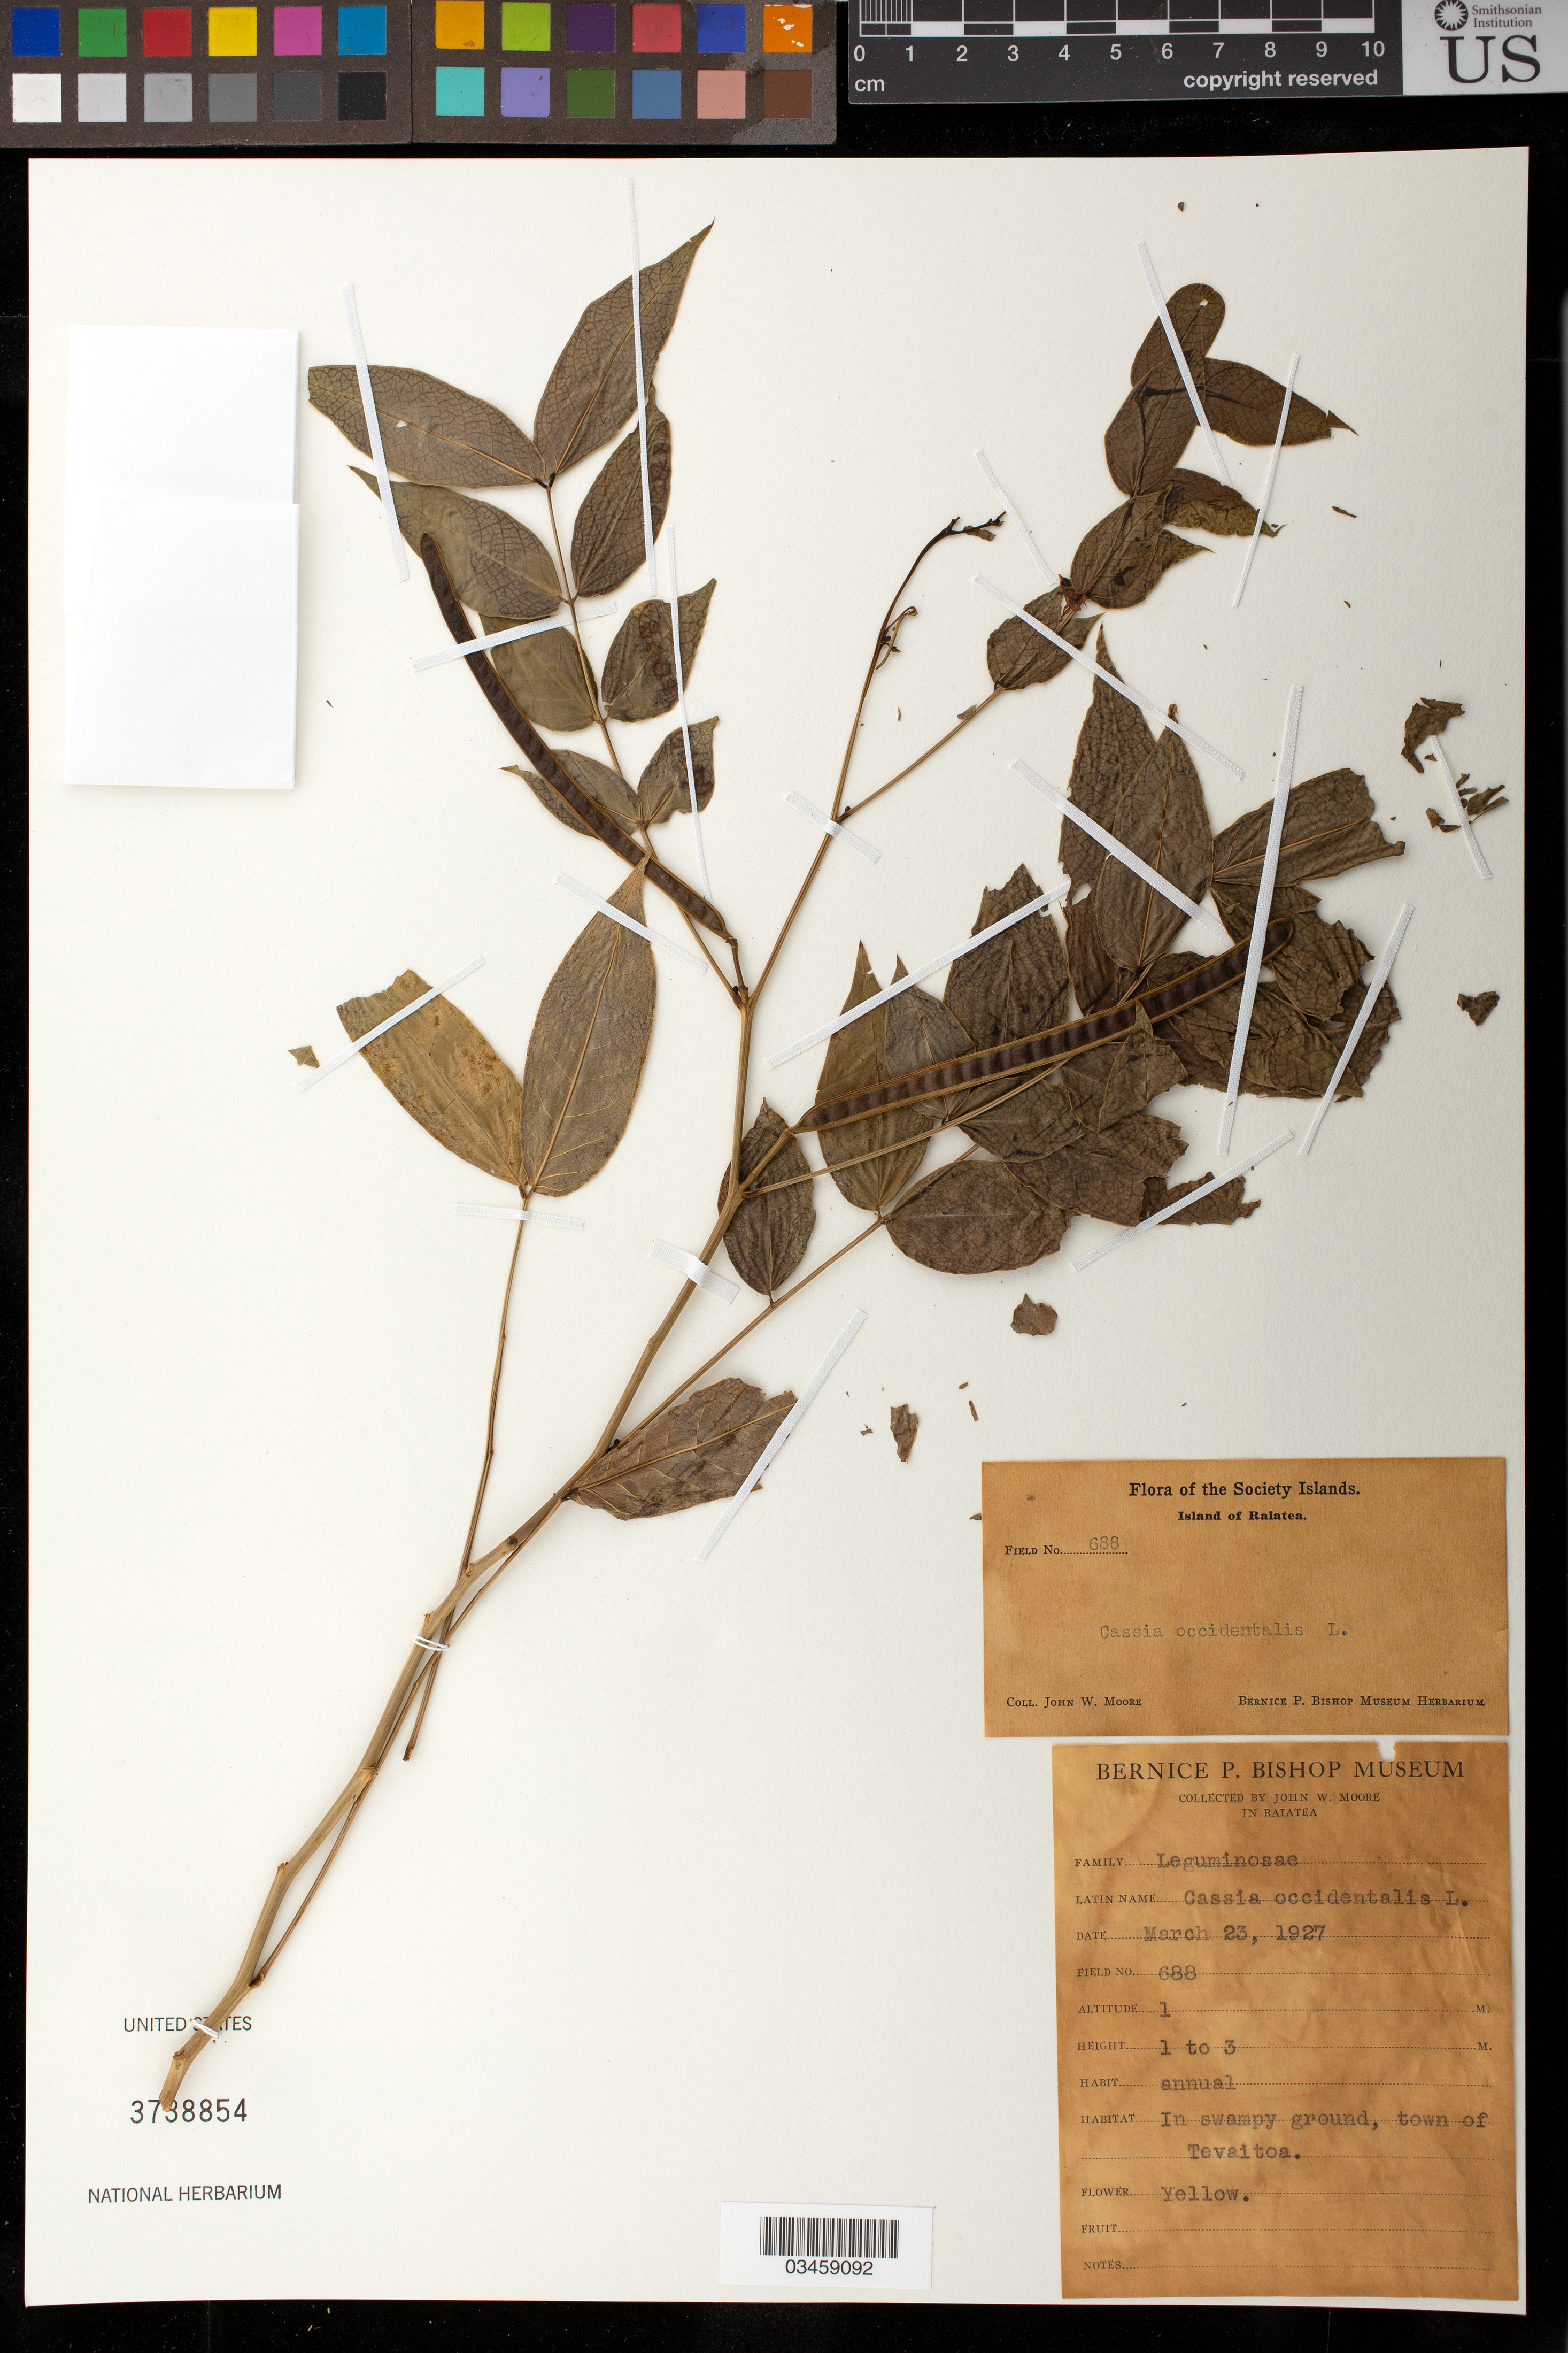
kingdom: Plantae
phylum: Tracheophyta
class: Magnoliopsida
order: Fabales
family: Fabaceae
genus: Cassia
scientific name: Cassia occidentalis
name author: L.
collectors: J. Moore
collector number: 688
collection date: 1927-03-23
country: French Polynesia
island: Raiatea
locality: Society Islands, Island of Raiatea, Town of Tevaitoa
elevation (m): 1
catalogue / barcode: US 3738854